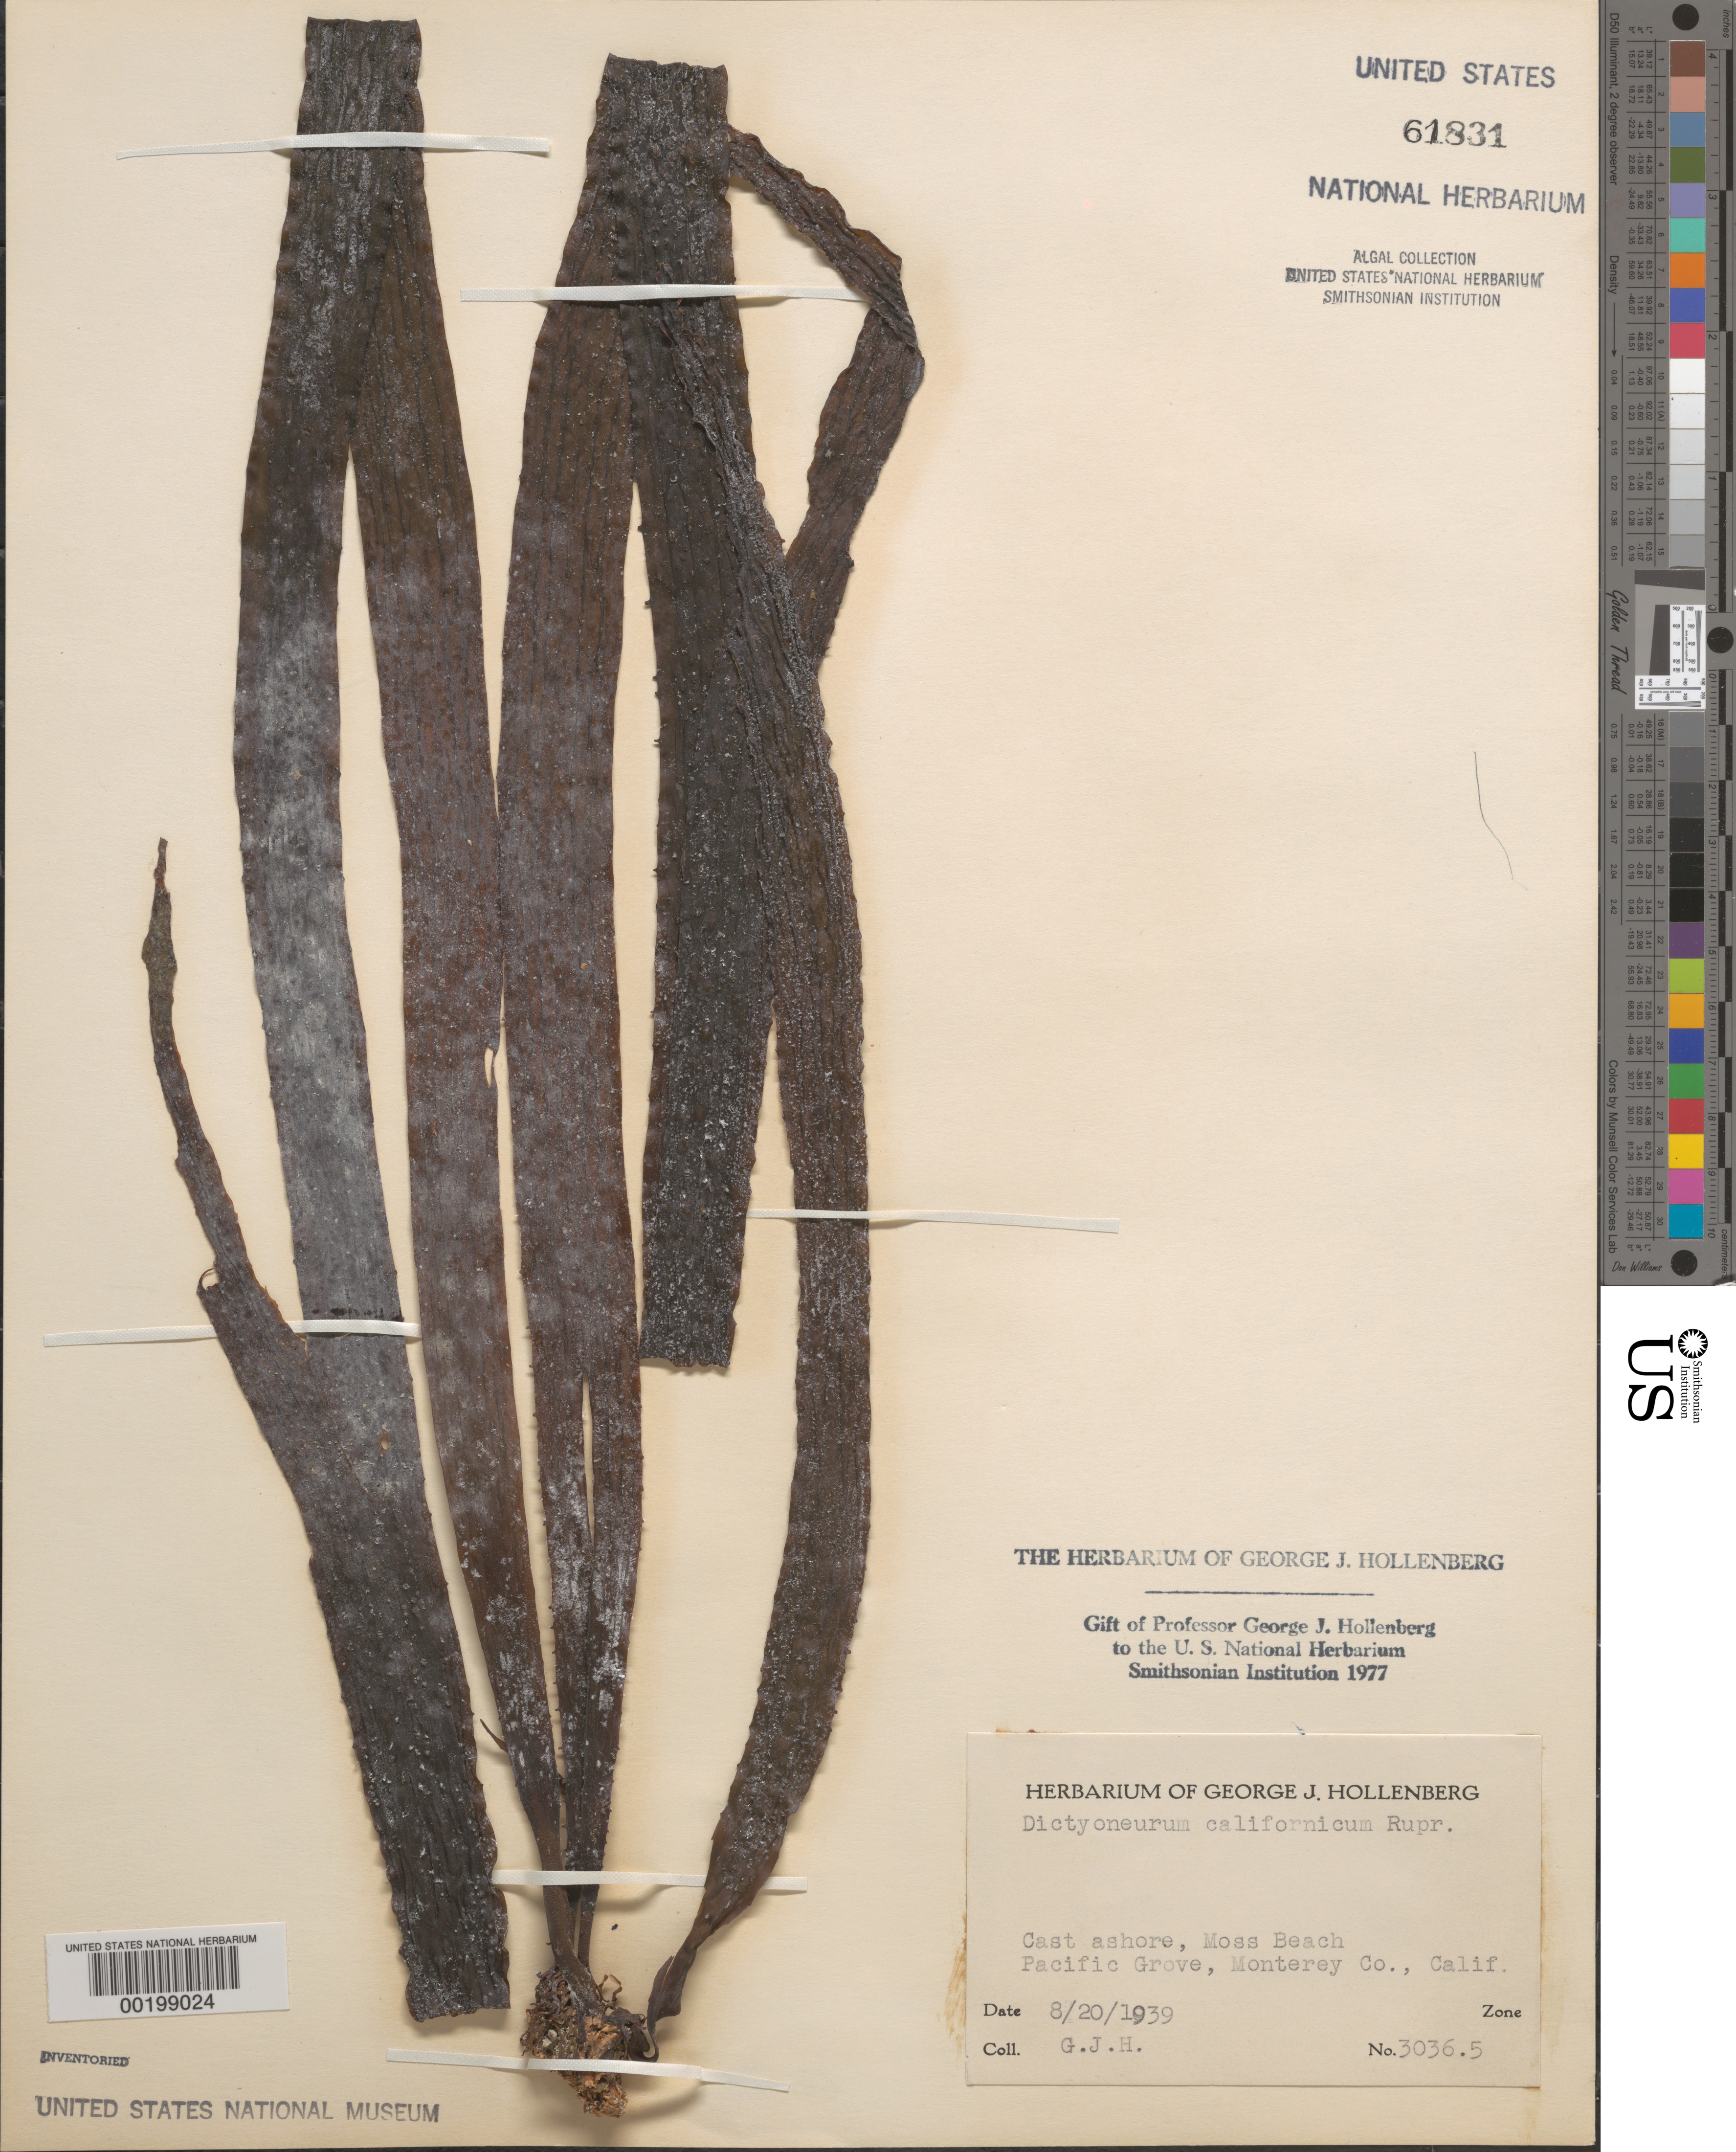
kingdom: Chromista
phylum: Ochrophyta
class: Phaeophyceae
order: Laminariales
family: Costariaceae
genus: Dictyoneurum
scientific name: Dictyoneurum californicum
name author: Rupr.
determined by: Hollenberg, George J.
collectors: G. Hollenberg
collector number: GJH 3036.5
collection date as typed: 20 Aug 1939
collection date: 1939-08-20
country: United States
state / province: California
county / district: Monterey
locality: Moss Beach, Pacific Grove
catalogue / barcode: US 61831